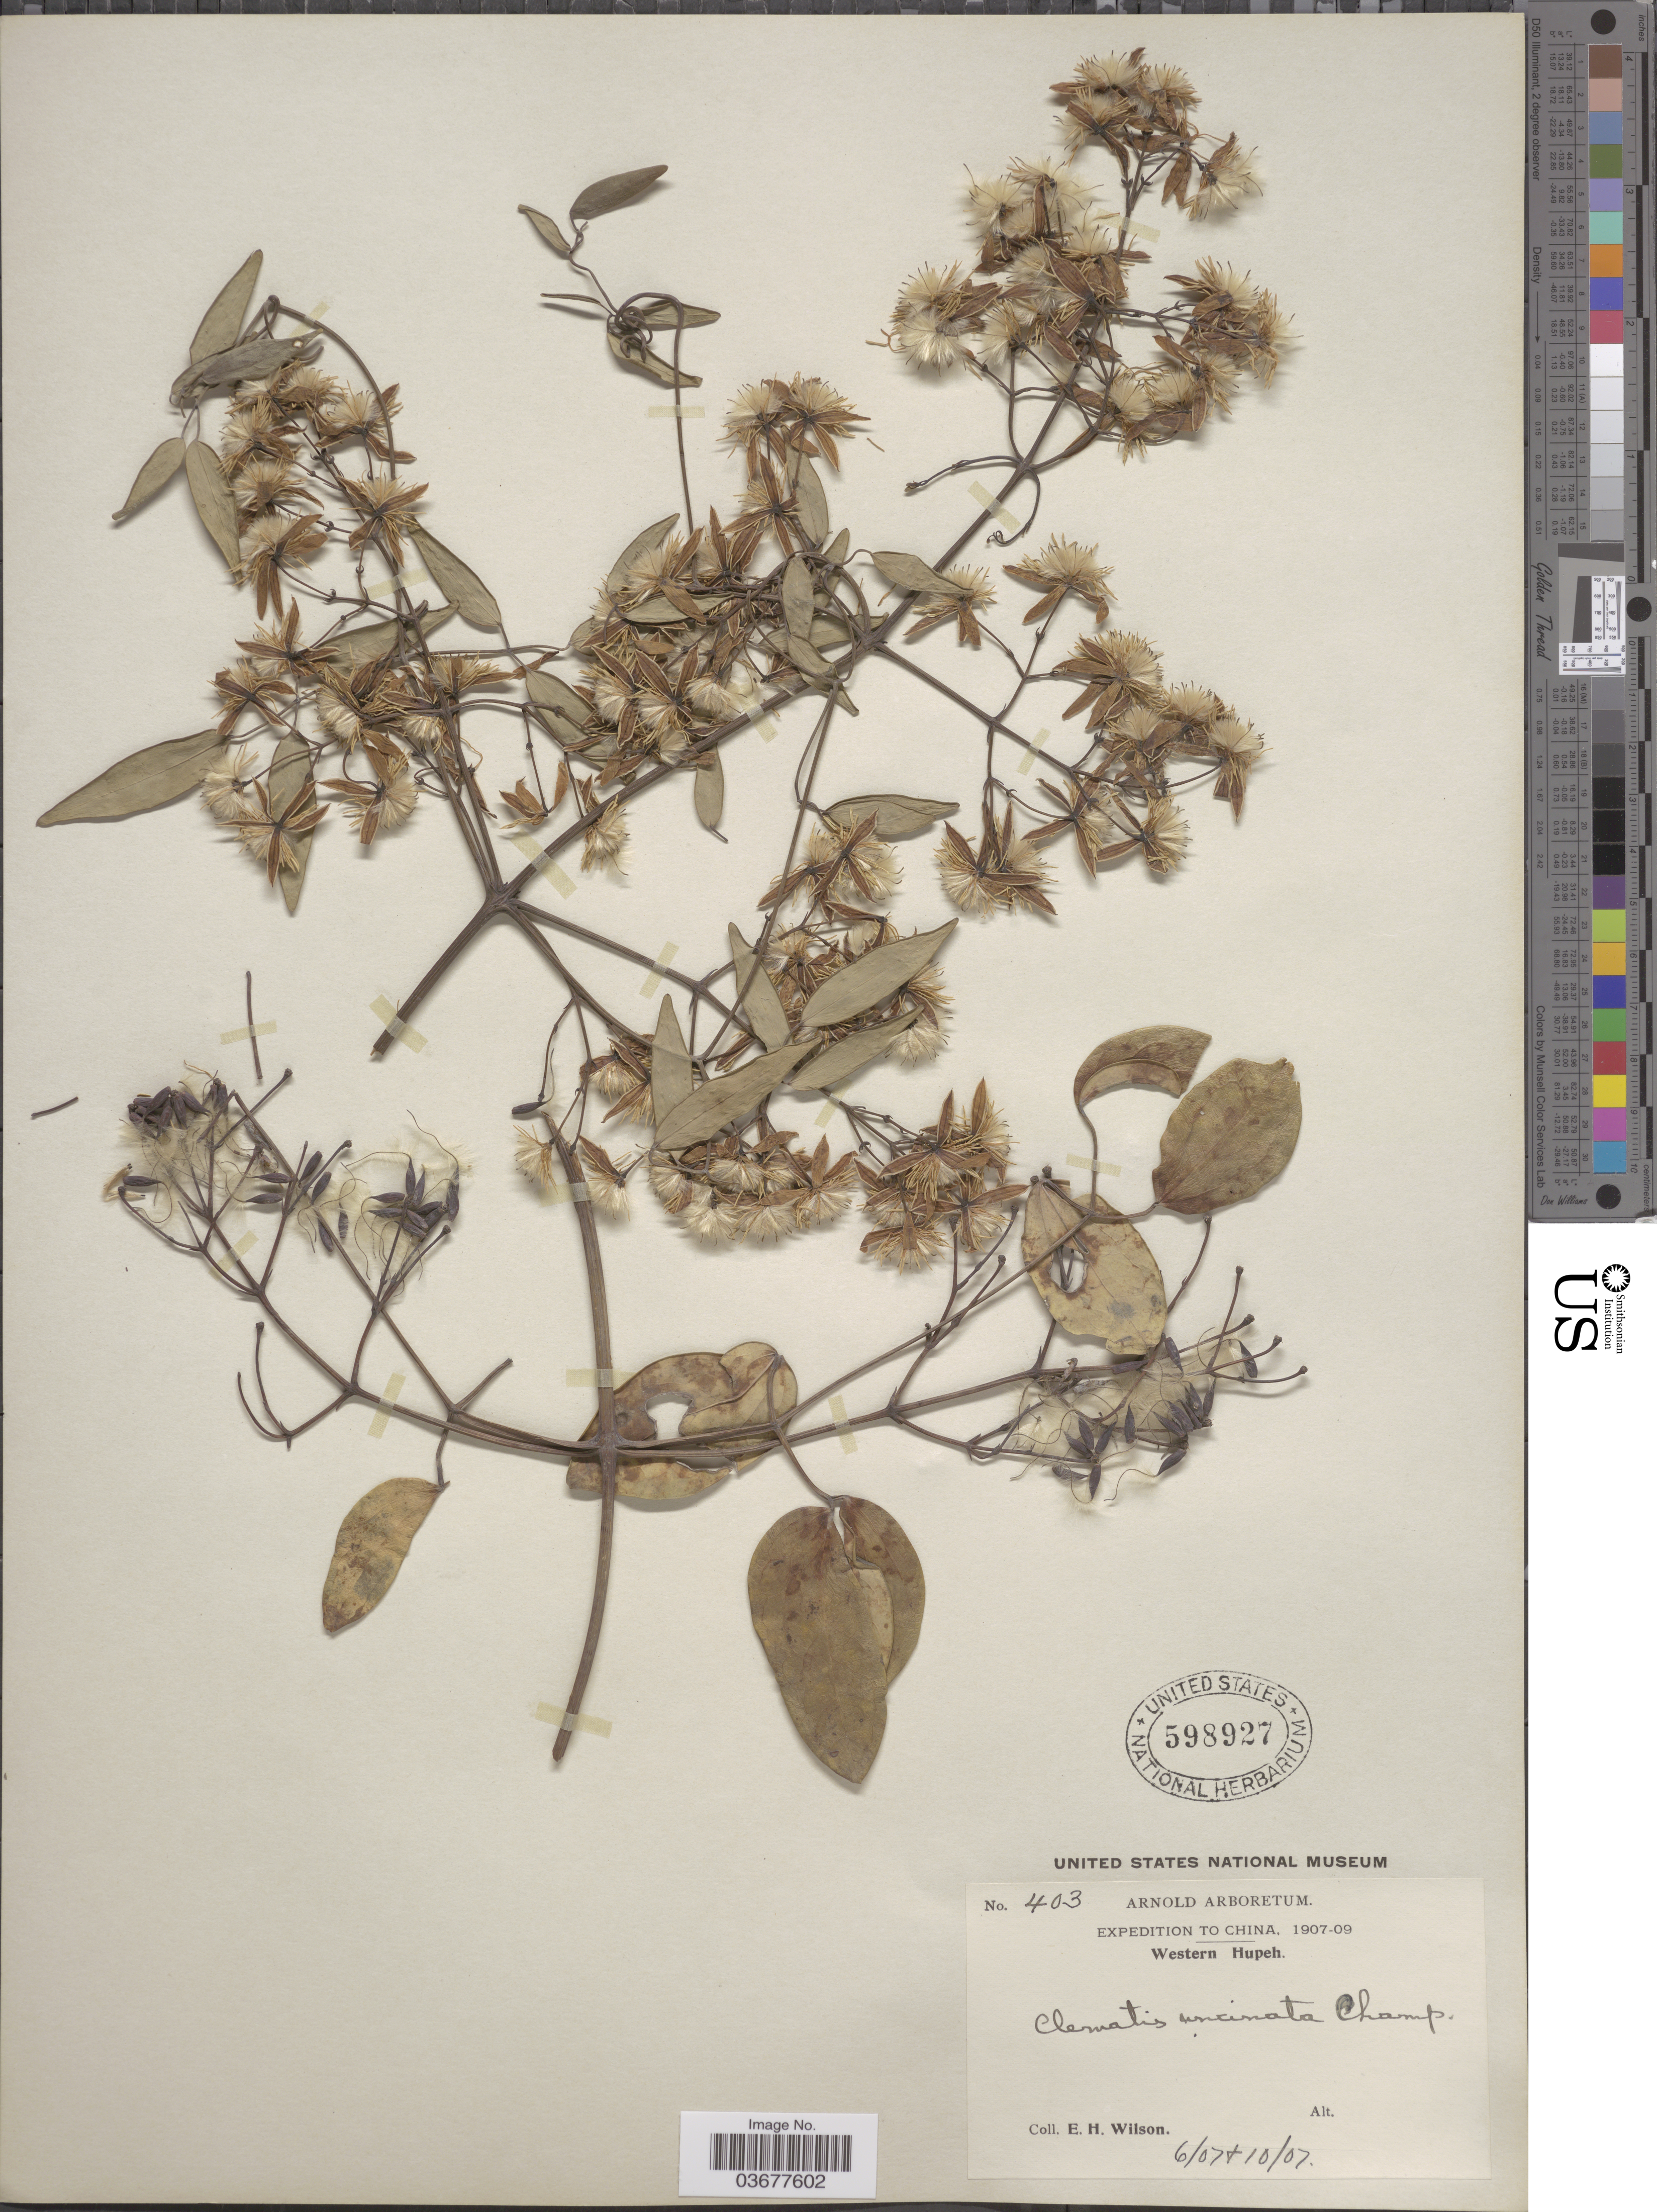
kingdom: Plantae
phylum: Tracheophyta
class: Magnoliopsida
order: Ranunculales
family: Ranunculaceae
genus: Clematis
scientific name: Clematis uncinata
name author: Champ. ex Benth.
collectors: E. Wilson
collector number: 403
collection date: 1907-06/1907-10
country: China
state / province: Hubei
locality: Western Hupeh.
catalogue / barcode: US 598927